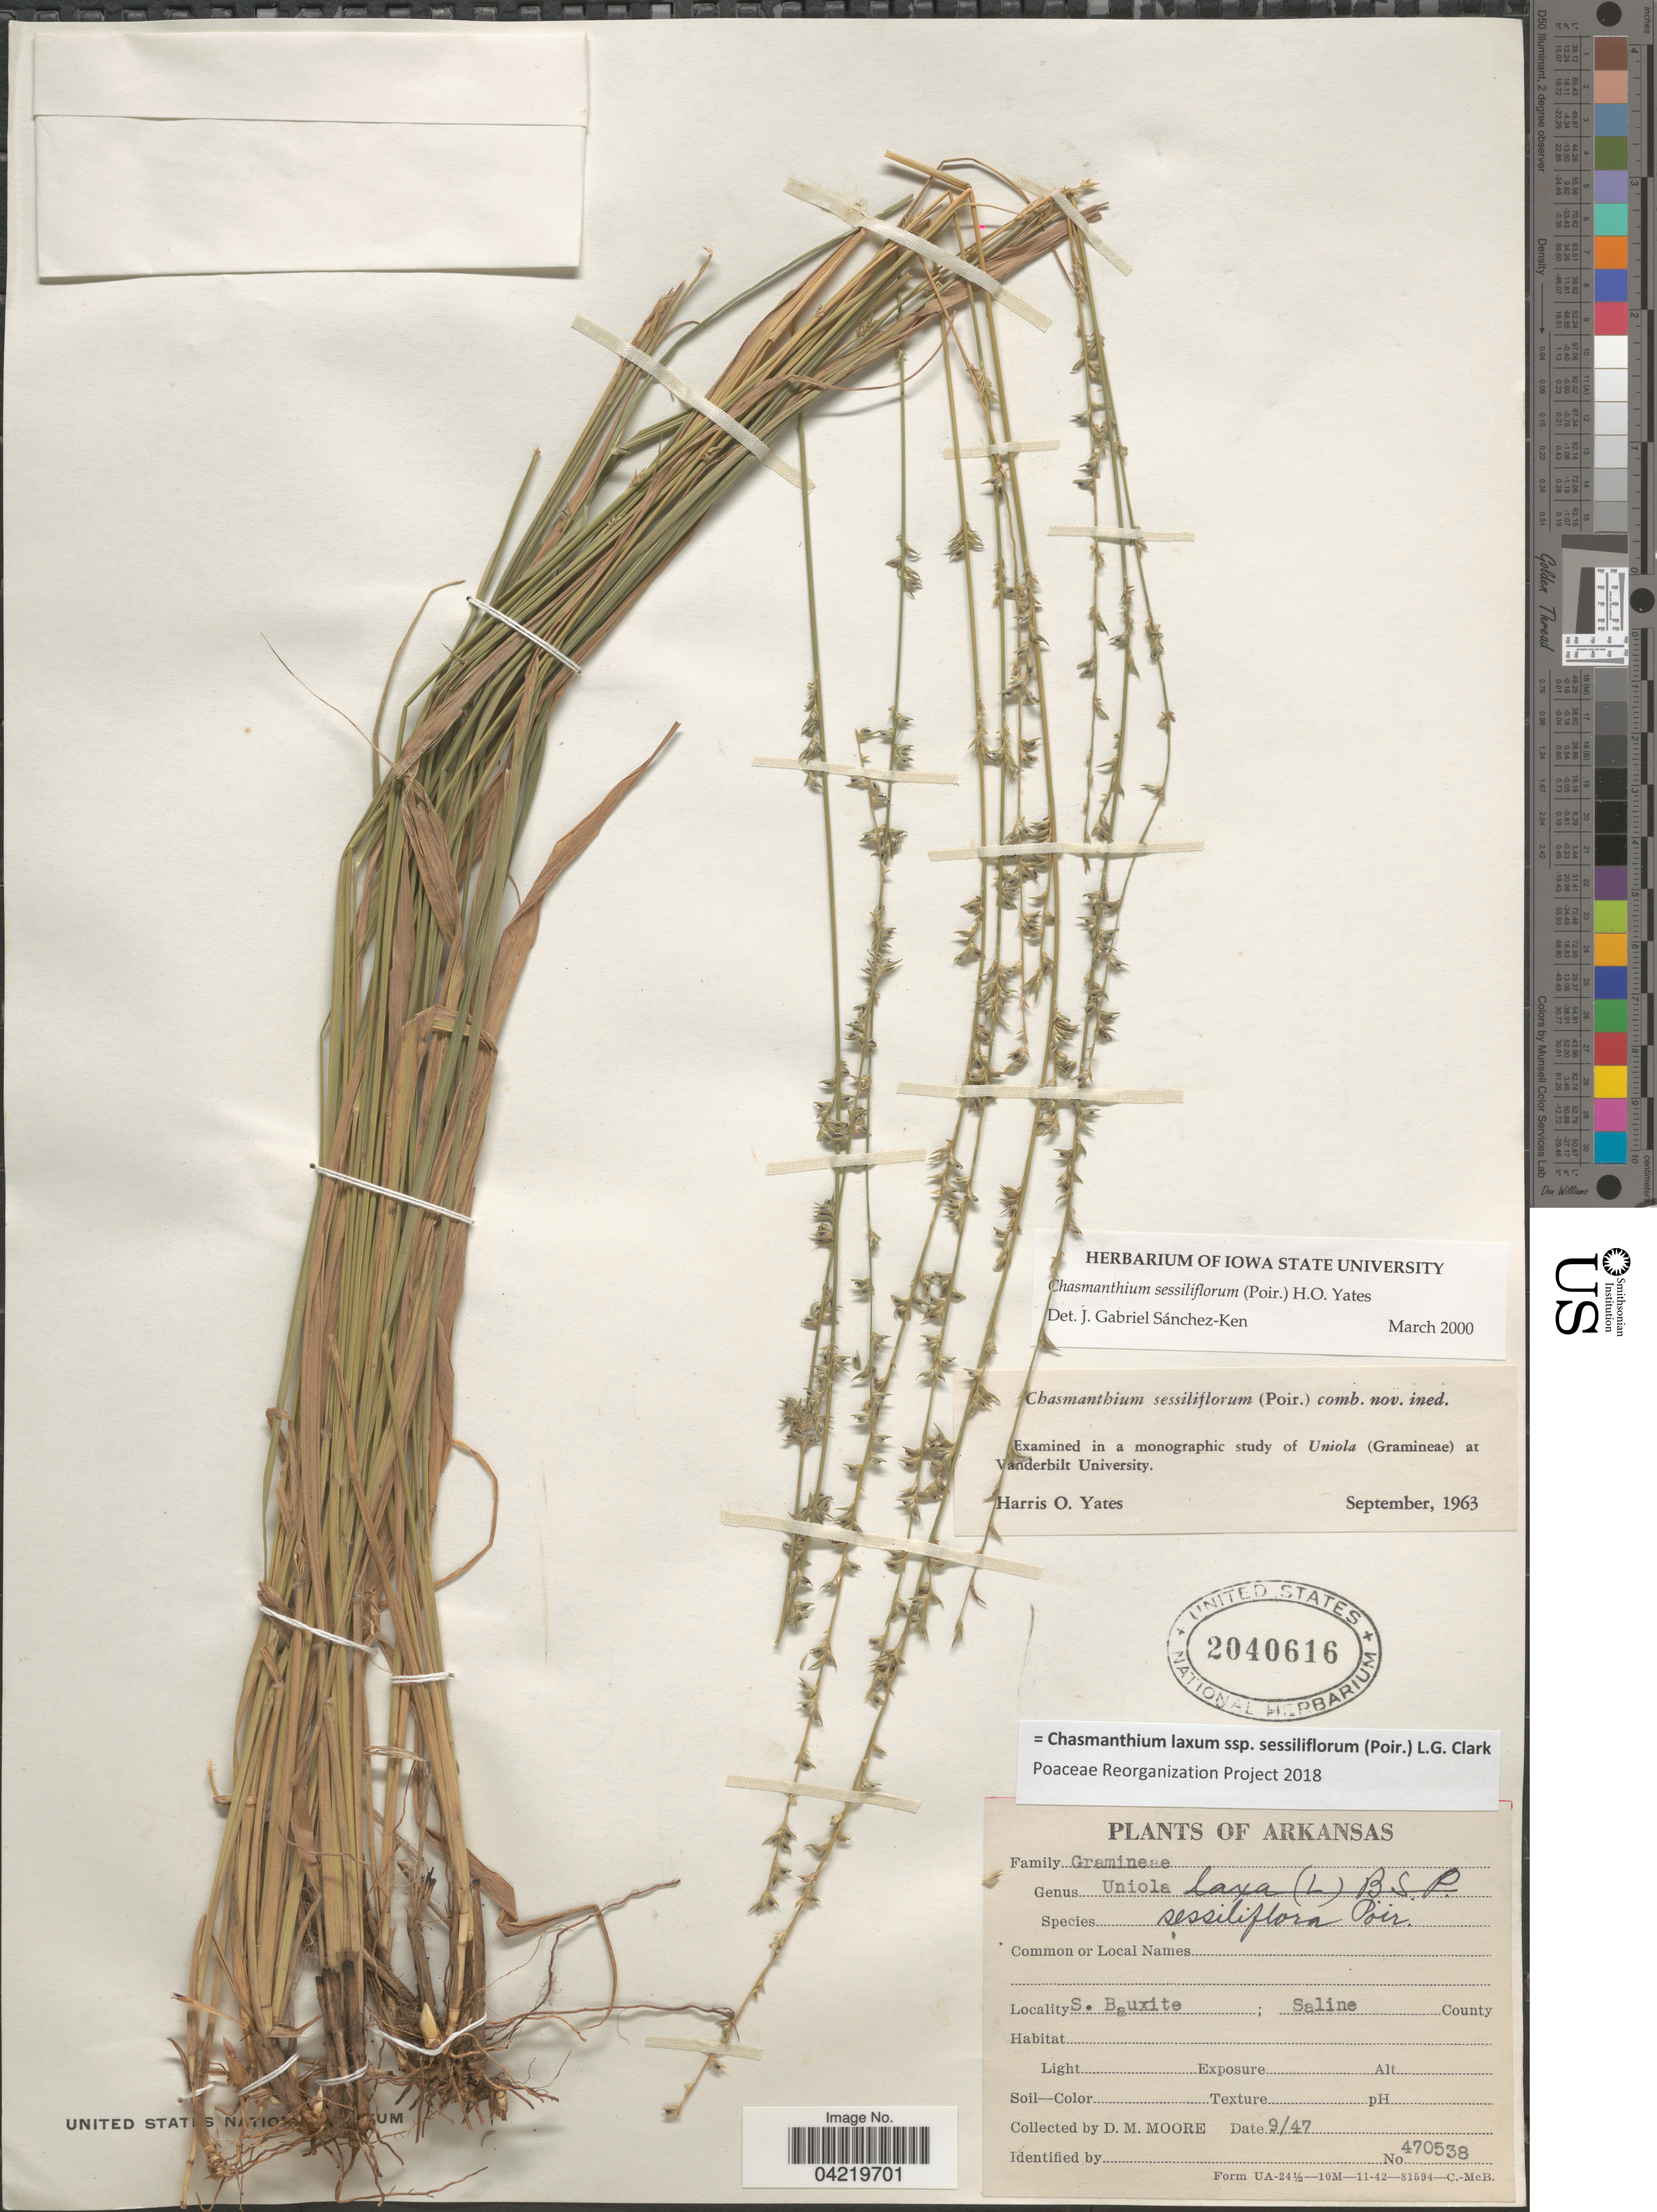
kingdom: Plantae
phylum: Tracheophyta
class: Liliopsida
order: Poales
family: Poaceae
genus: Chasmanthium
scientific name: Chasmanthium laxum subsp. sessiliflorum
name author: (L.) H.O. Yates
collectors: D. Moore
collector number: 470538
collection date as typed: Transcribed d/m/y: /9/47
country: United States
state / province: Arkansas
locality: S. Bauxite; Saline County.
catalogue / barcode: US 2040616